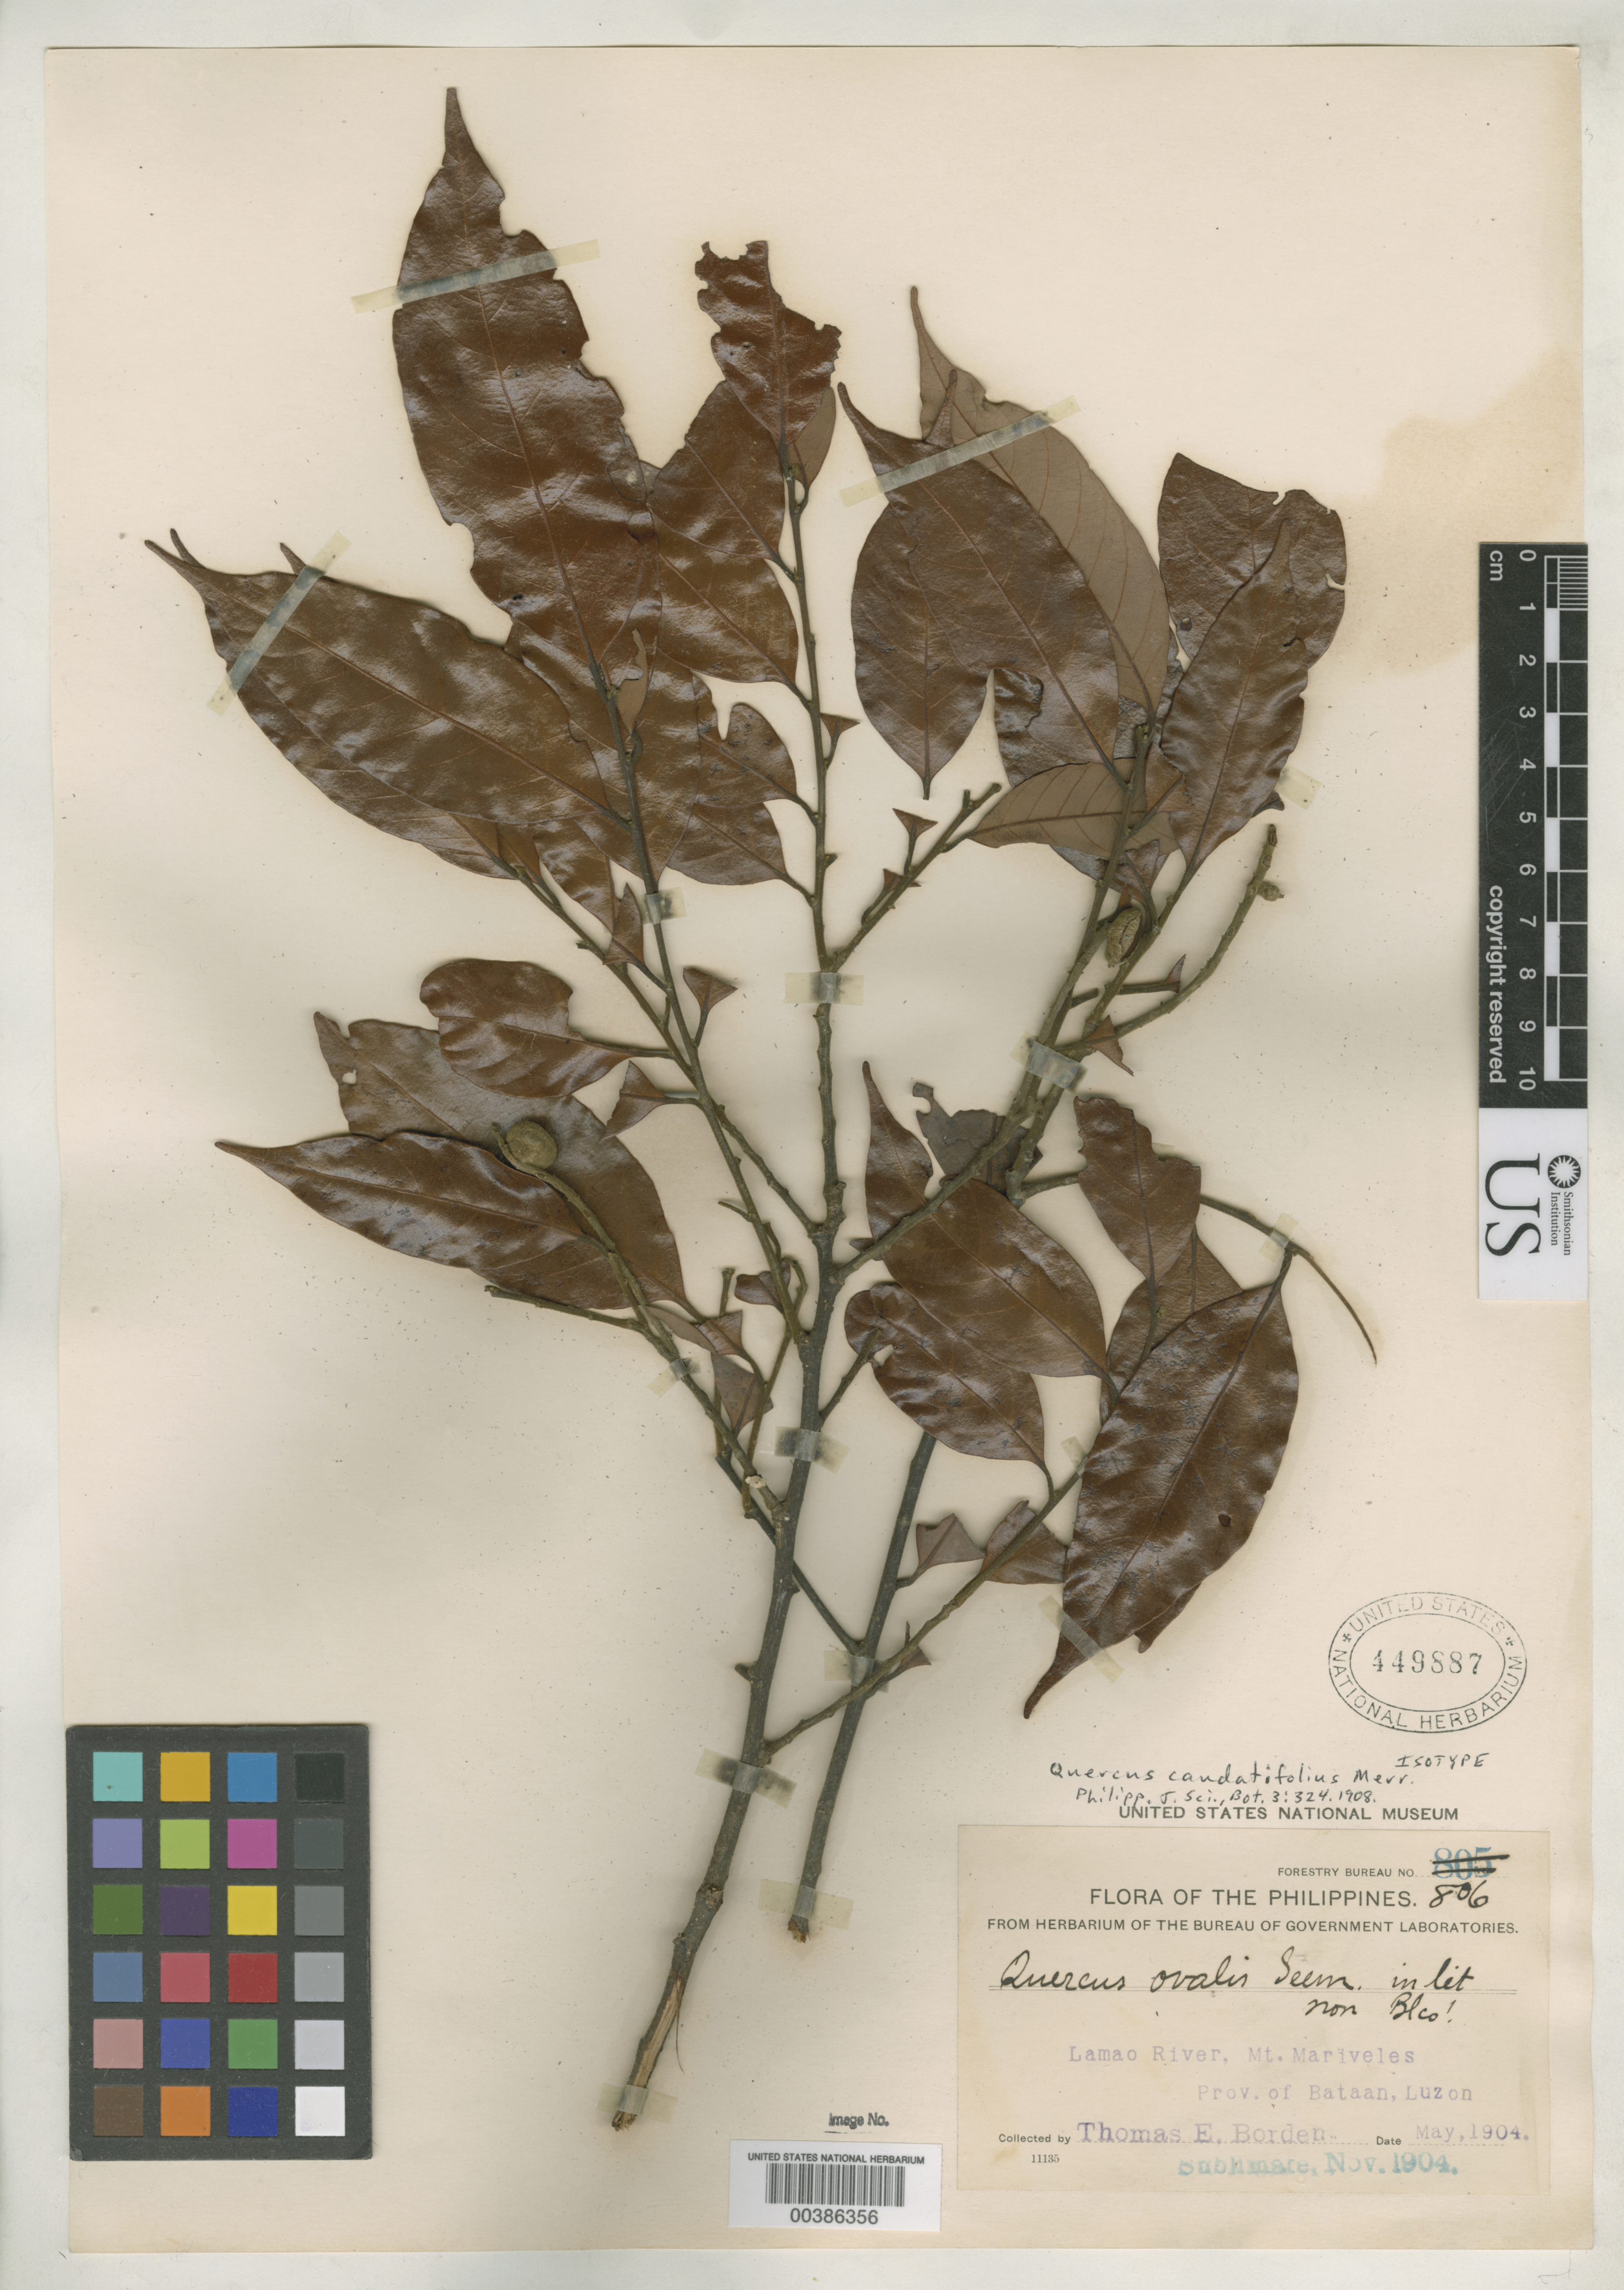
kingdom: Plantae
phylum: Tracheophyta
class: Magnoliopsida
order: Fagales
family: Fagaceae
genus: Quercus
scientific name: Quercus caudatifolius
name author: Merr.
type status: Isotype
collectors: T. E. Borden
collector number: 806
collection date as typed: May 1904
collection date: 1904-05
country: Philippines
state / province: Central Luzon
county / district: Bataan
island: Luzon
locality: Lamao River, Mt Mariveles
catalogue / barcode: US 449887